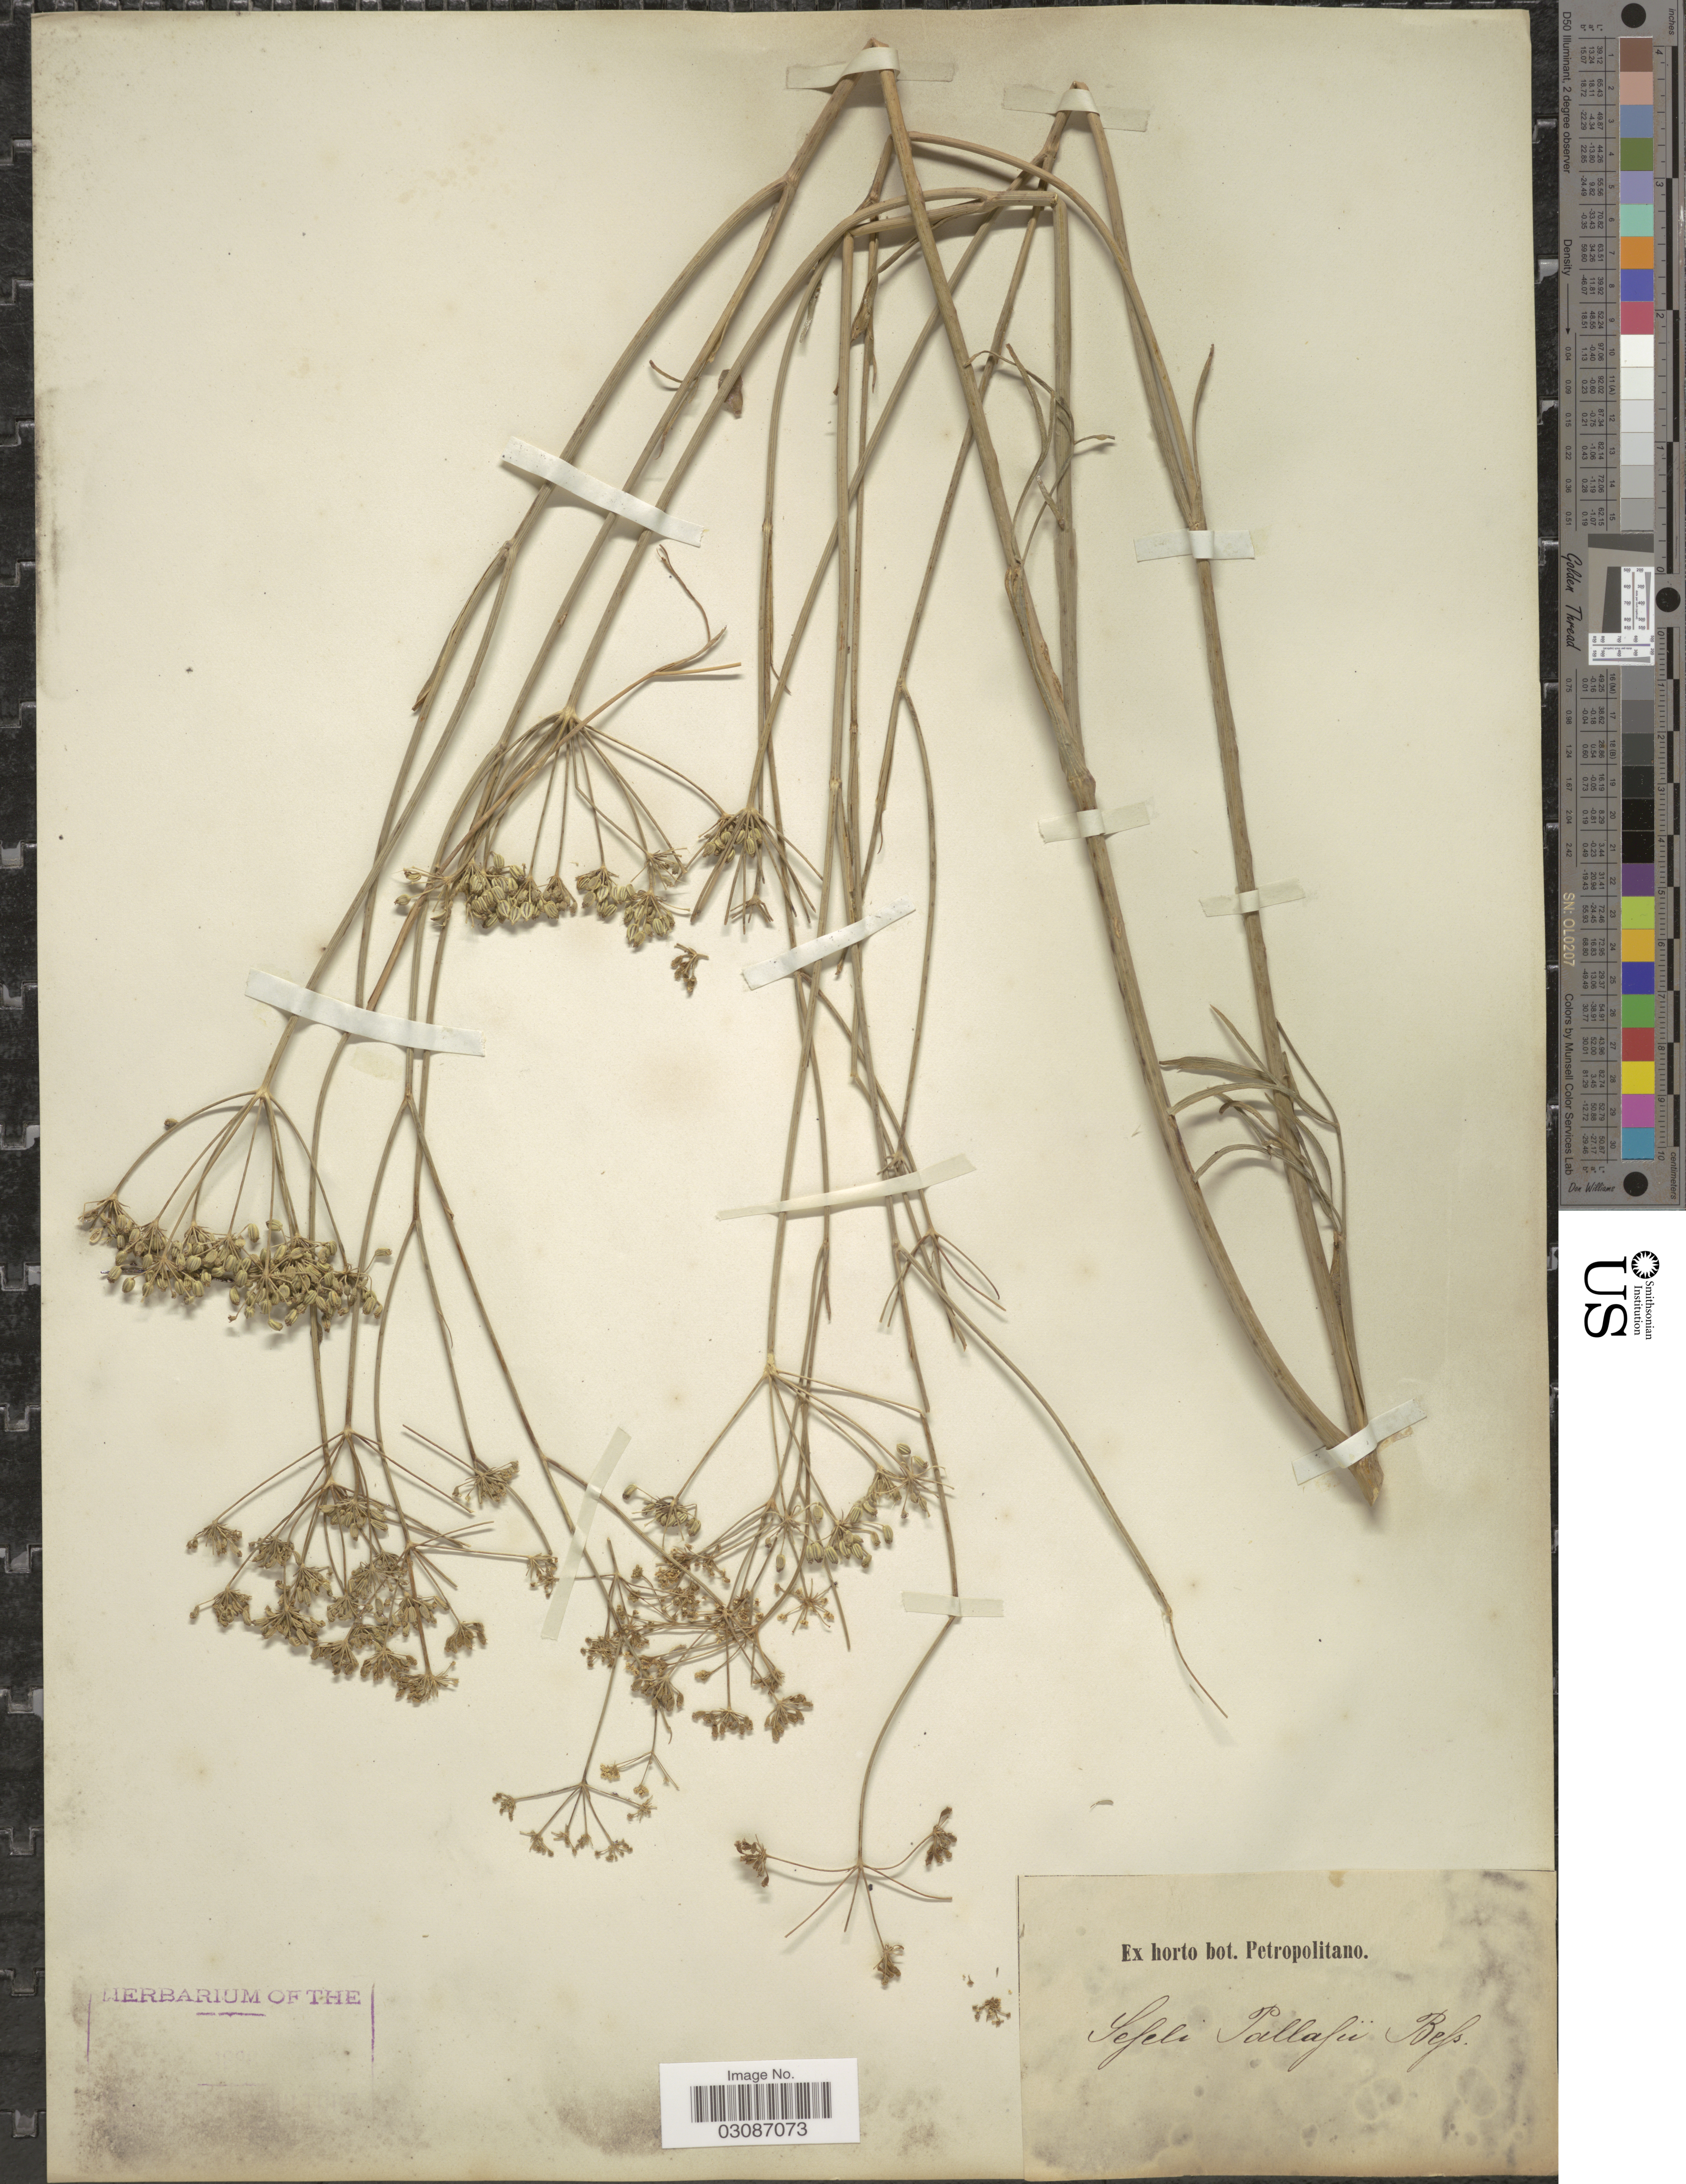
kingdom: Plantae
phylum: Tracheophyta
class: Magnoliopsida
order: Apiales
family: Apiaceae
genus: Seseli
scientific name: Seseli pallasii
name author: Besser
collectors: ex Horto Bot. Petropolitano